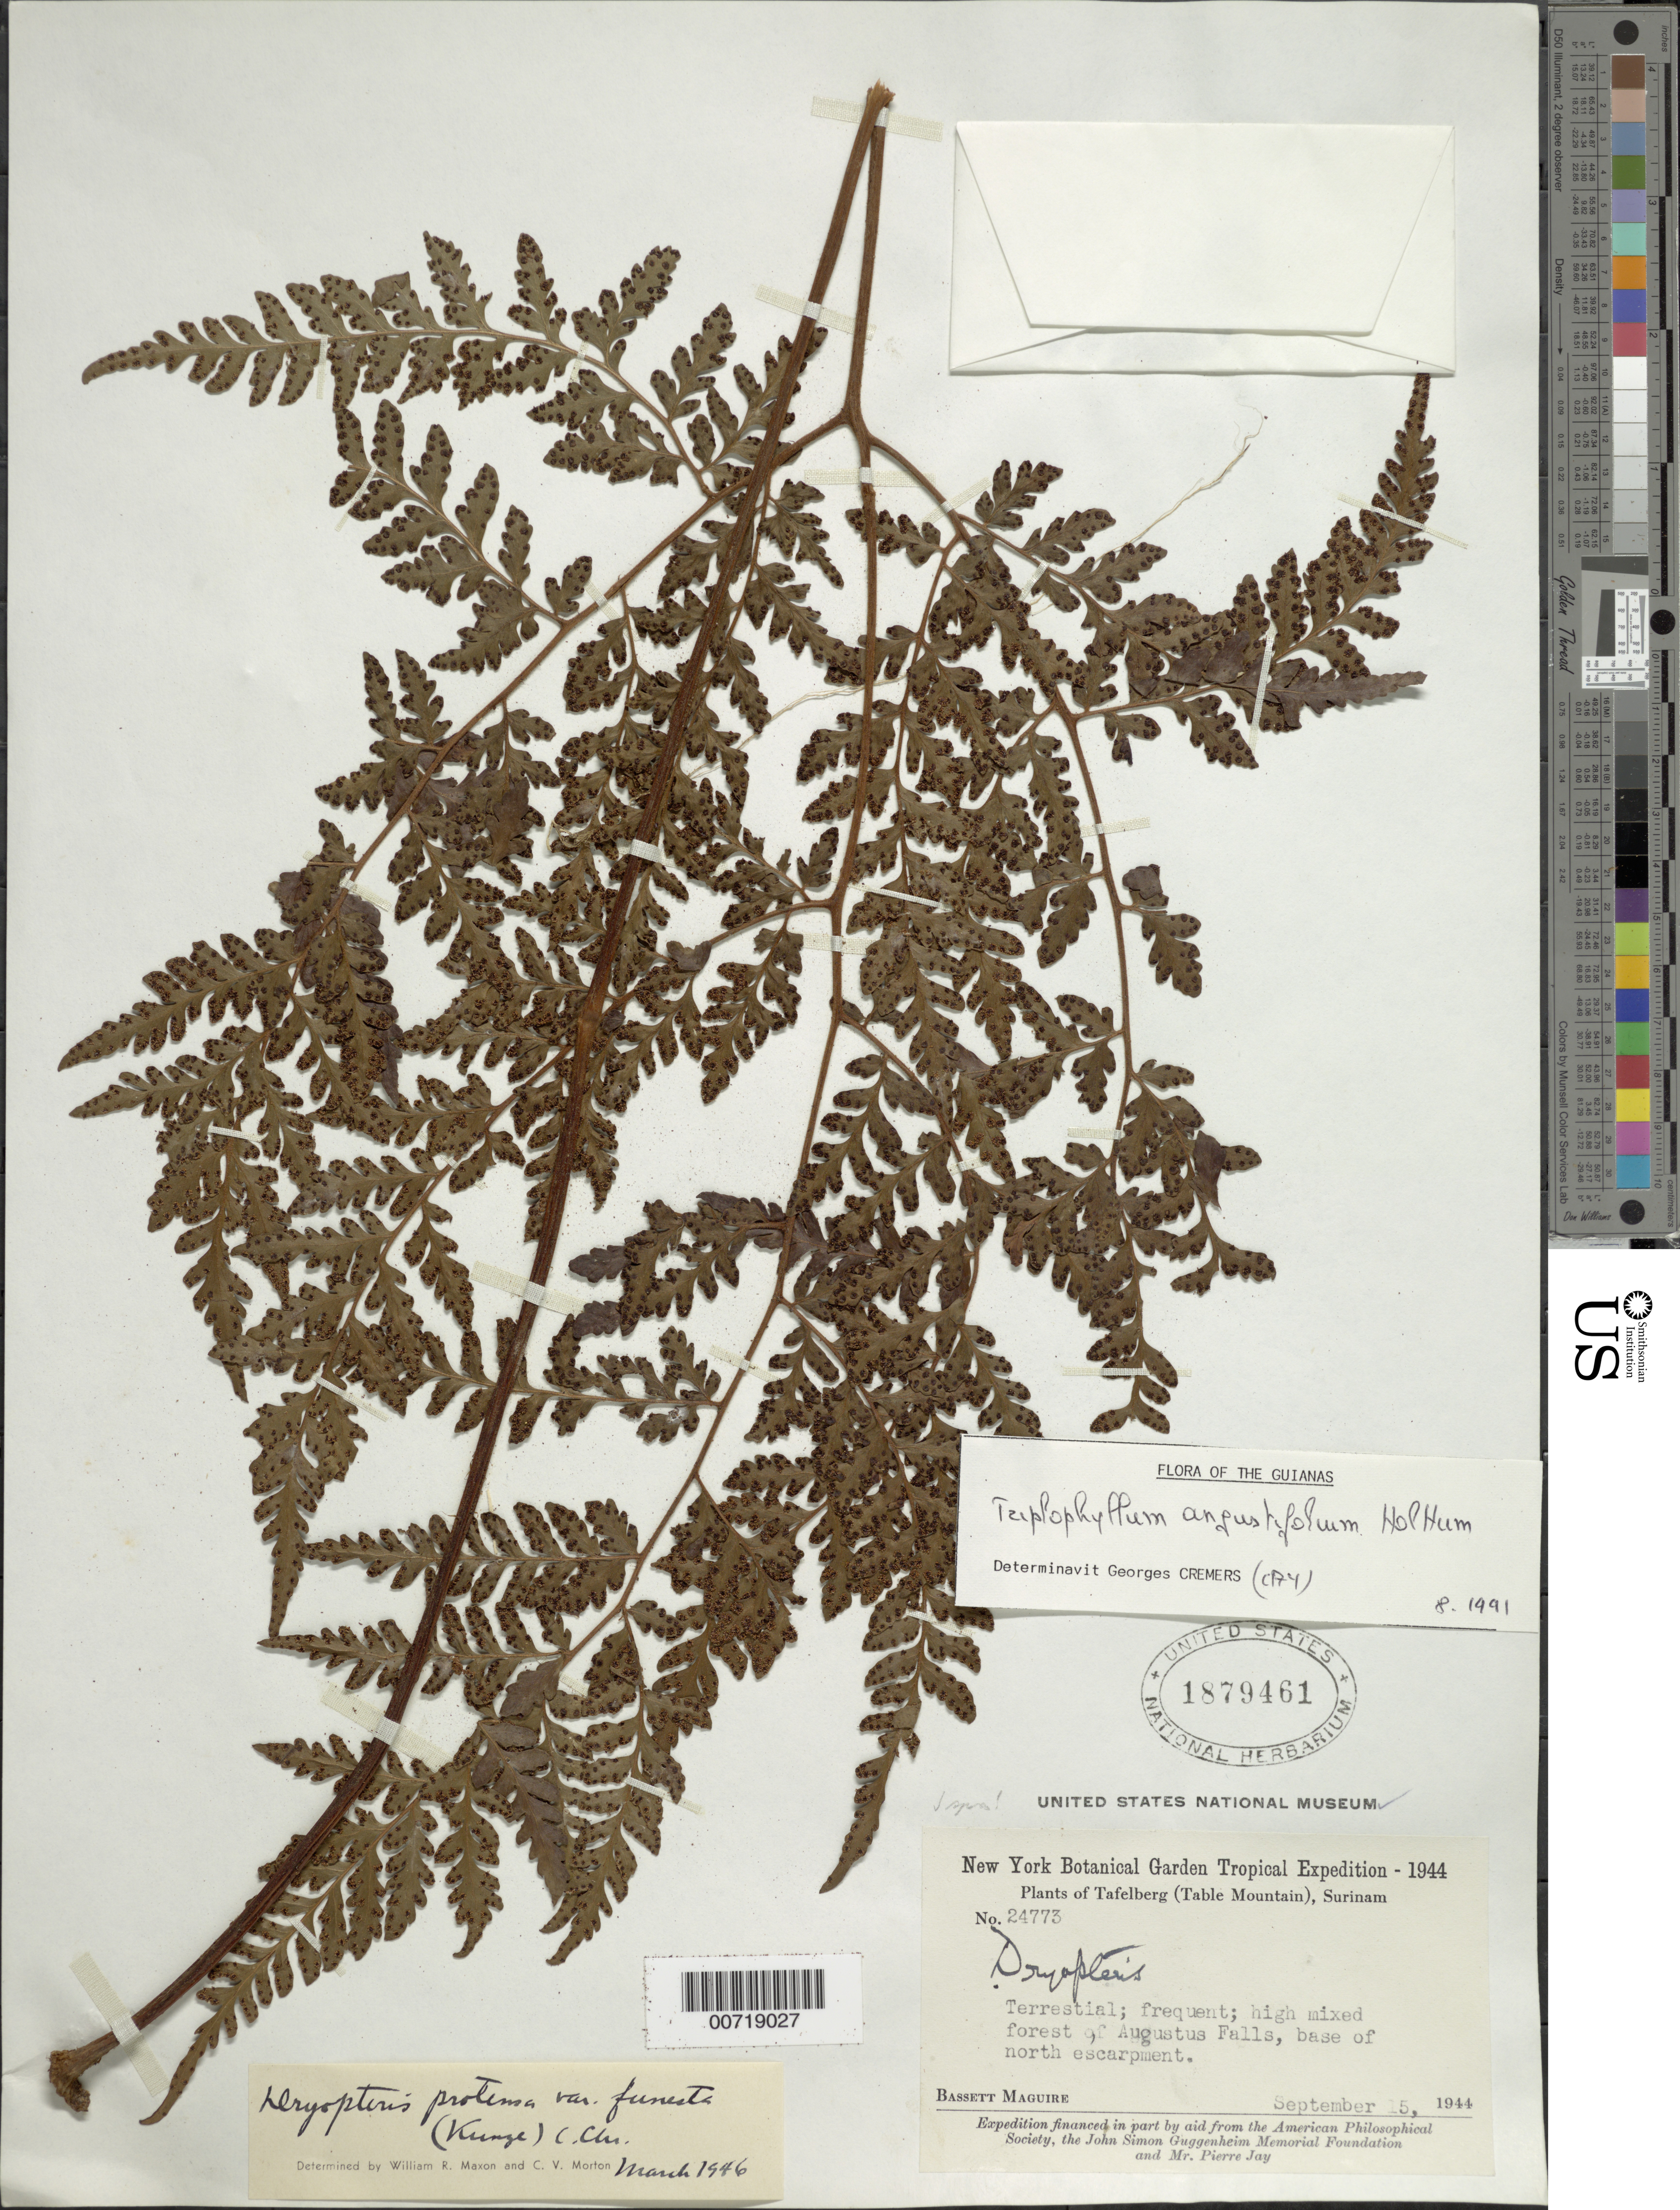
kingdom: Plantae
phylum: Tracheophyta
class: Polypodiopsida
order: Polypodiales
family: Tectariaceae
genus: Triplophyllum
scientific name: Triplophyllum funestum var. funestum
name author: (Kunze) Holttum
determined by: Cremers, Georges A.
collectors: B. Maguire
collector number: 24773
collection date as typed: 15-Sep-44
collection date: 1944-09-15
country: Suriname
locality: Tafelberg (Table Mountain), Augustus Falls, base of N escarpment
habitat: High mixed forest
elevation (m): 390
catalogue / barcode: US 1879461